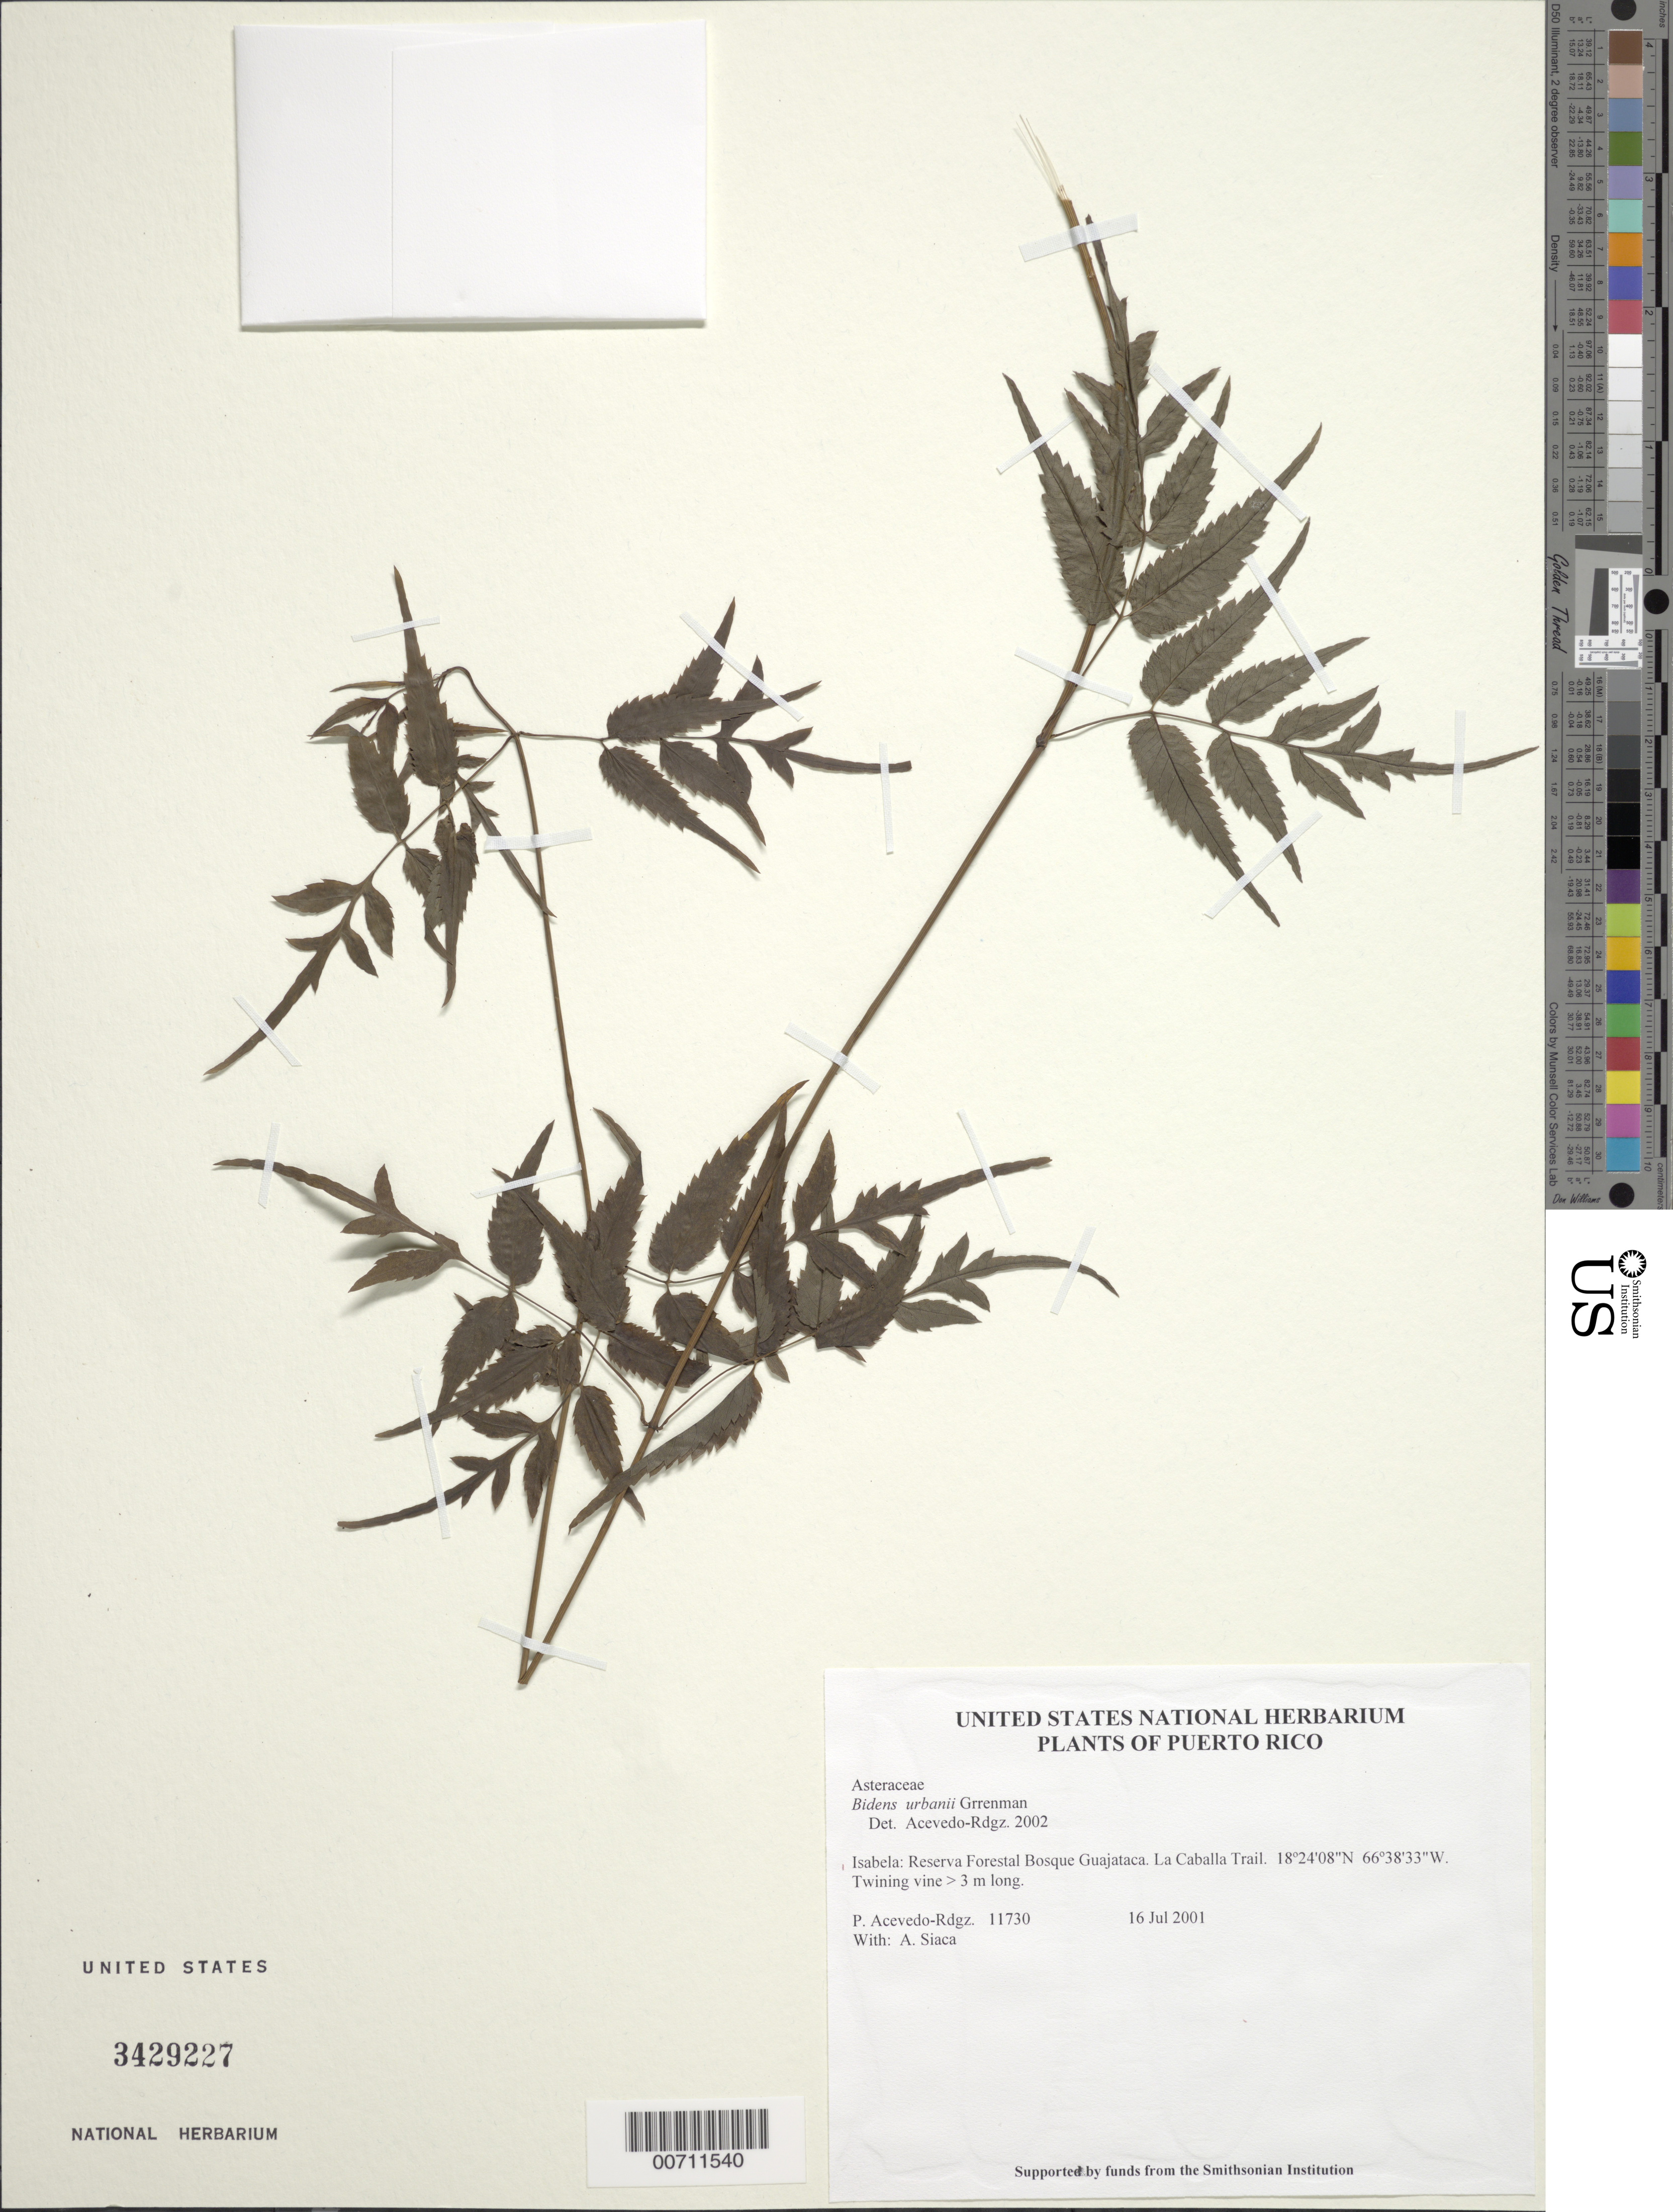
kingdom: Plantae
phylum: Tracheophyta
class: Magnoliopsida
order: Asterales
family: Asteraceae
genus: Bidens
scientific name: Bidens urbanii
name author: Greenm.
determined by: Acevedo-Rodríguez, P., (BOT), Smithsonian Institution - National Museum of Natural History (UNITED STATES)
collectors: P. Acevedo-Rodr. & A. Siaca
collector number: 11730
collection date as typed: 16 Jul 2001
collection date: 2001-07-16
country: Puerto Rico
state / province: Isabela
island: Puerto Rico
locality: Isabela: Reserva Forestal Bosque Guajataca. La Caballa Trail.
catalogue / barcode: US 3429227